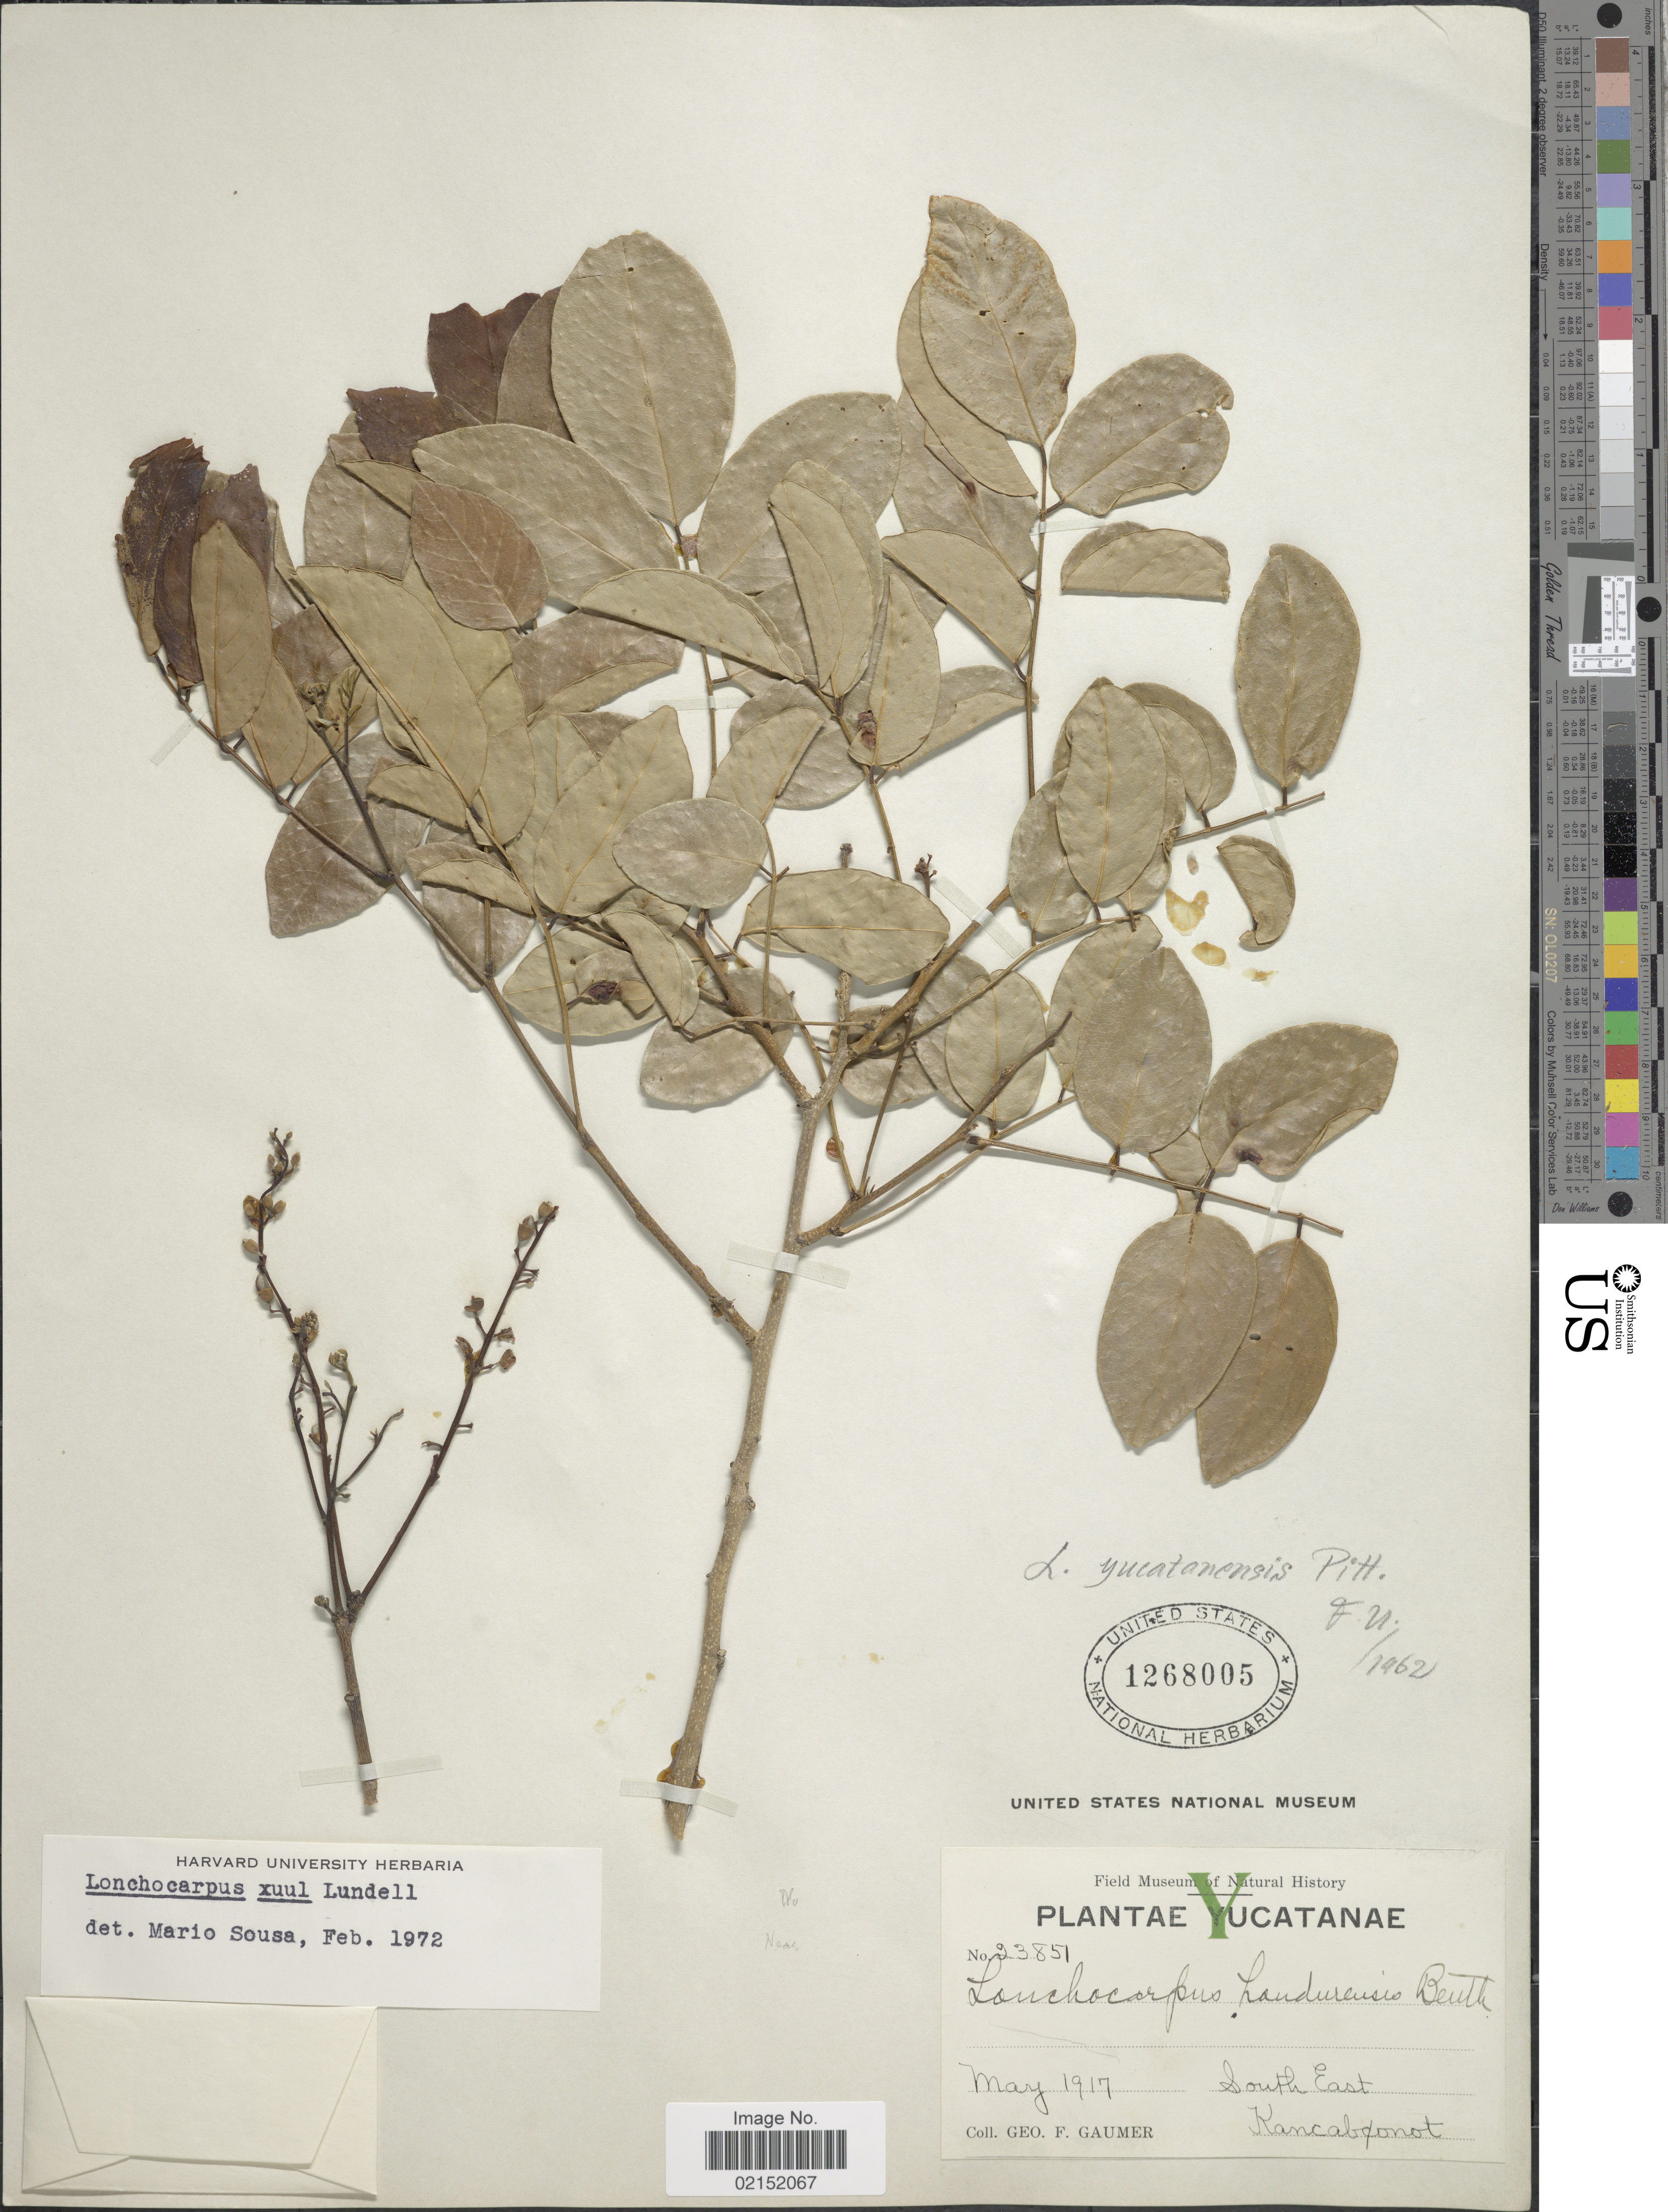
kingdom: Plantae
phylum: Tracheophyta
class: Magnoliopsida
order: Fabales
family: Fabaceae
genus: Lonchocarpus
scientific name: Lonchocarpus xuul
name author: Lundell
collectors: G. F. Gaumer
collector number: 23851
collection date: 1917-05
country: Mexico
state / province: Yucatán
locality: South East, Kancabonot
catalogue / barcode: US 1268005